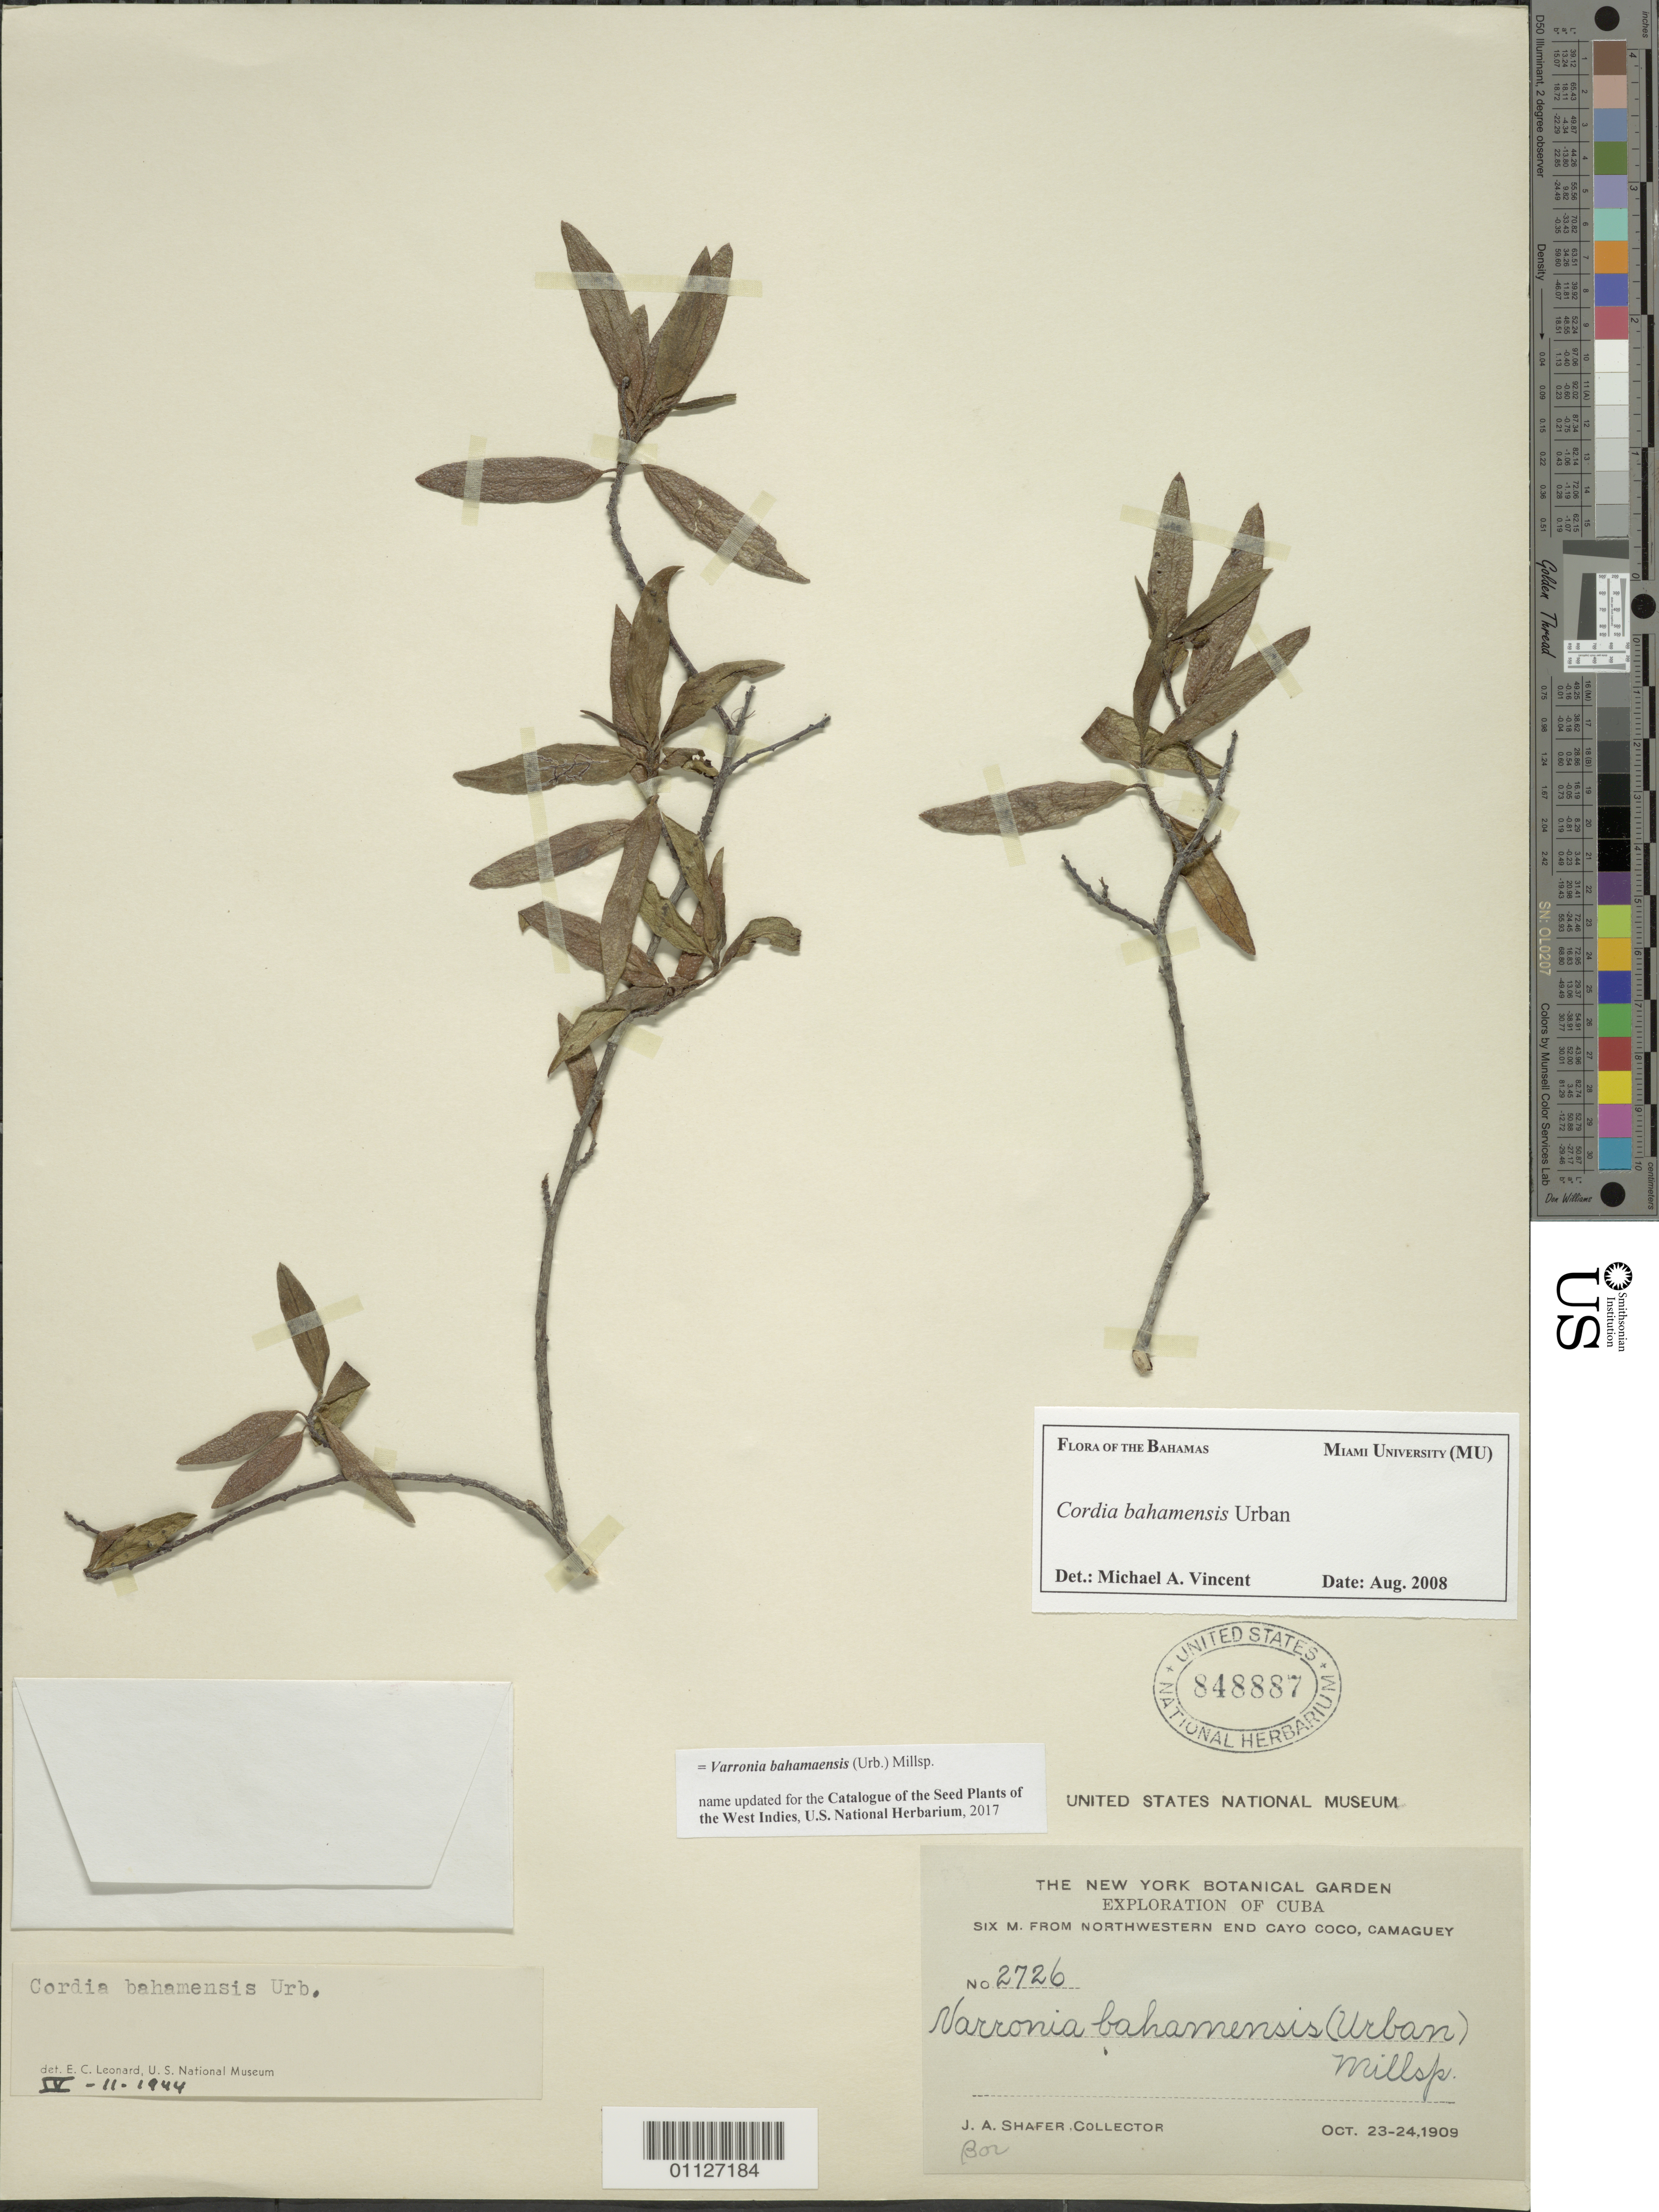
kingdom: Plantae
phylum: Tracheophyta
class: Magnoliopsida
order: Boraginales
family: Cordiaceae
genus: Varronia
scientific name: Varronia bahamensis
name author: (Urb.) Millsp.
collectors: J. A. Shafer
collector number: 2726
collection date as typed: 23 Oct 1909 to 24 Oct 1909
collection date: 1909-10-23/1909-10-24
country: Cuba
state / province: Camagüey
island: Cuba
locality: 6 mi from NW end Cayo Coco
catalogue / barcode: US 848887